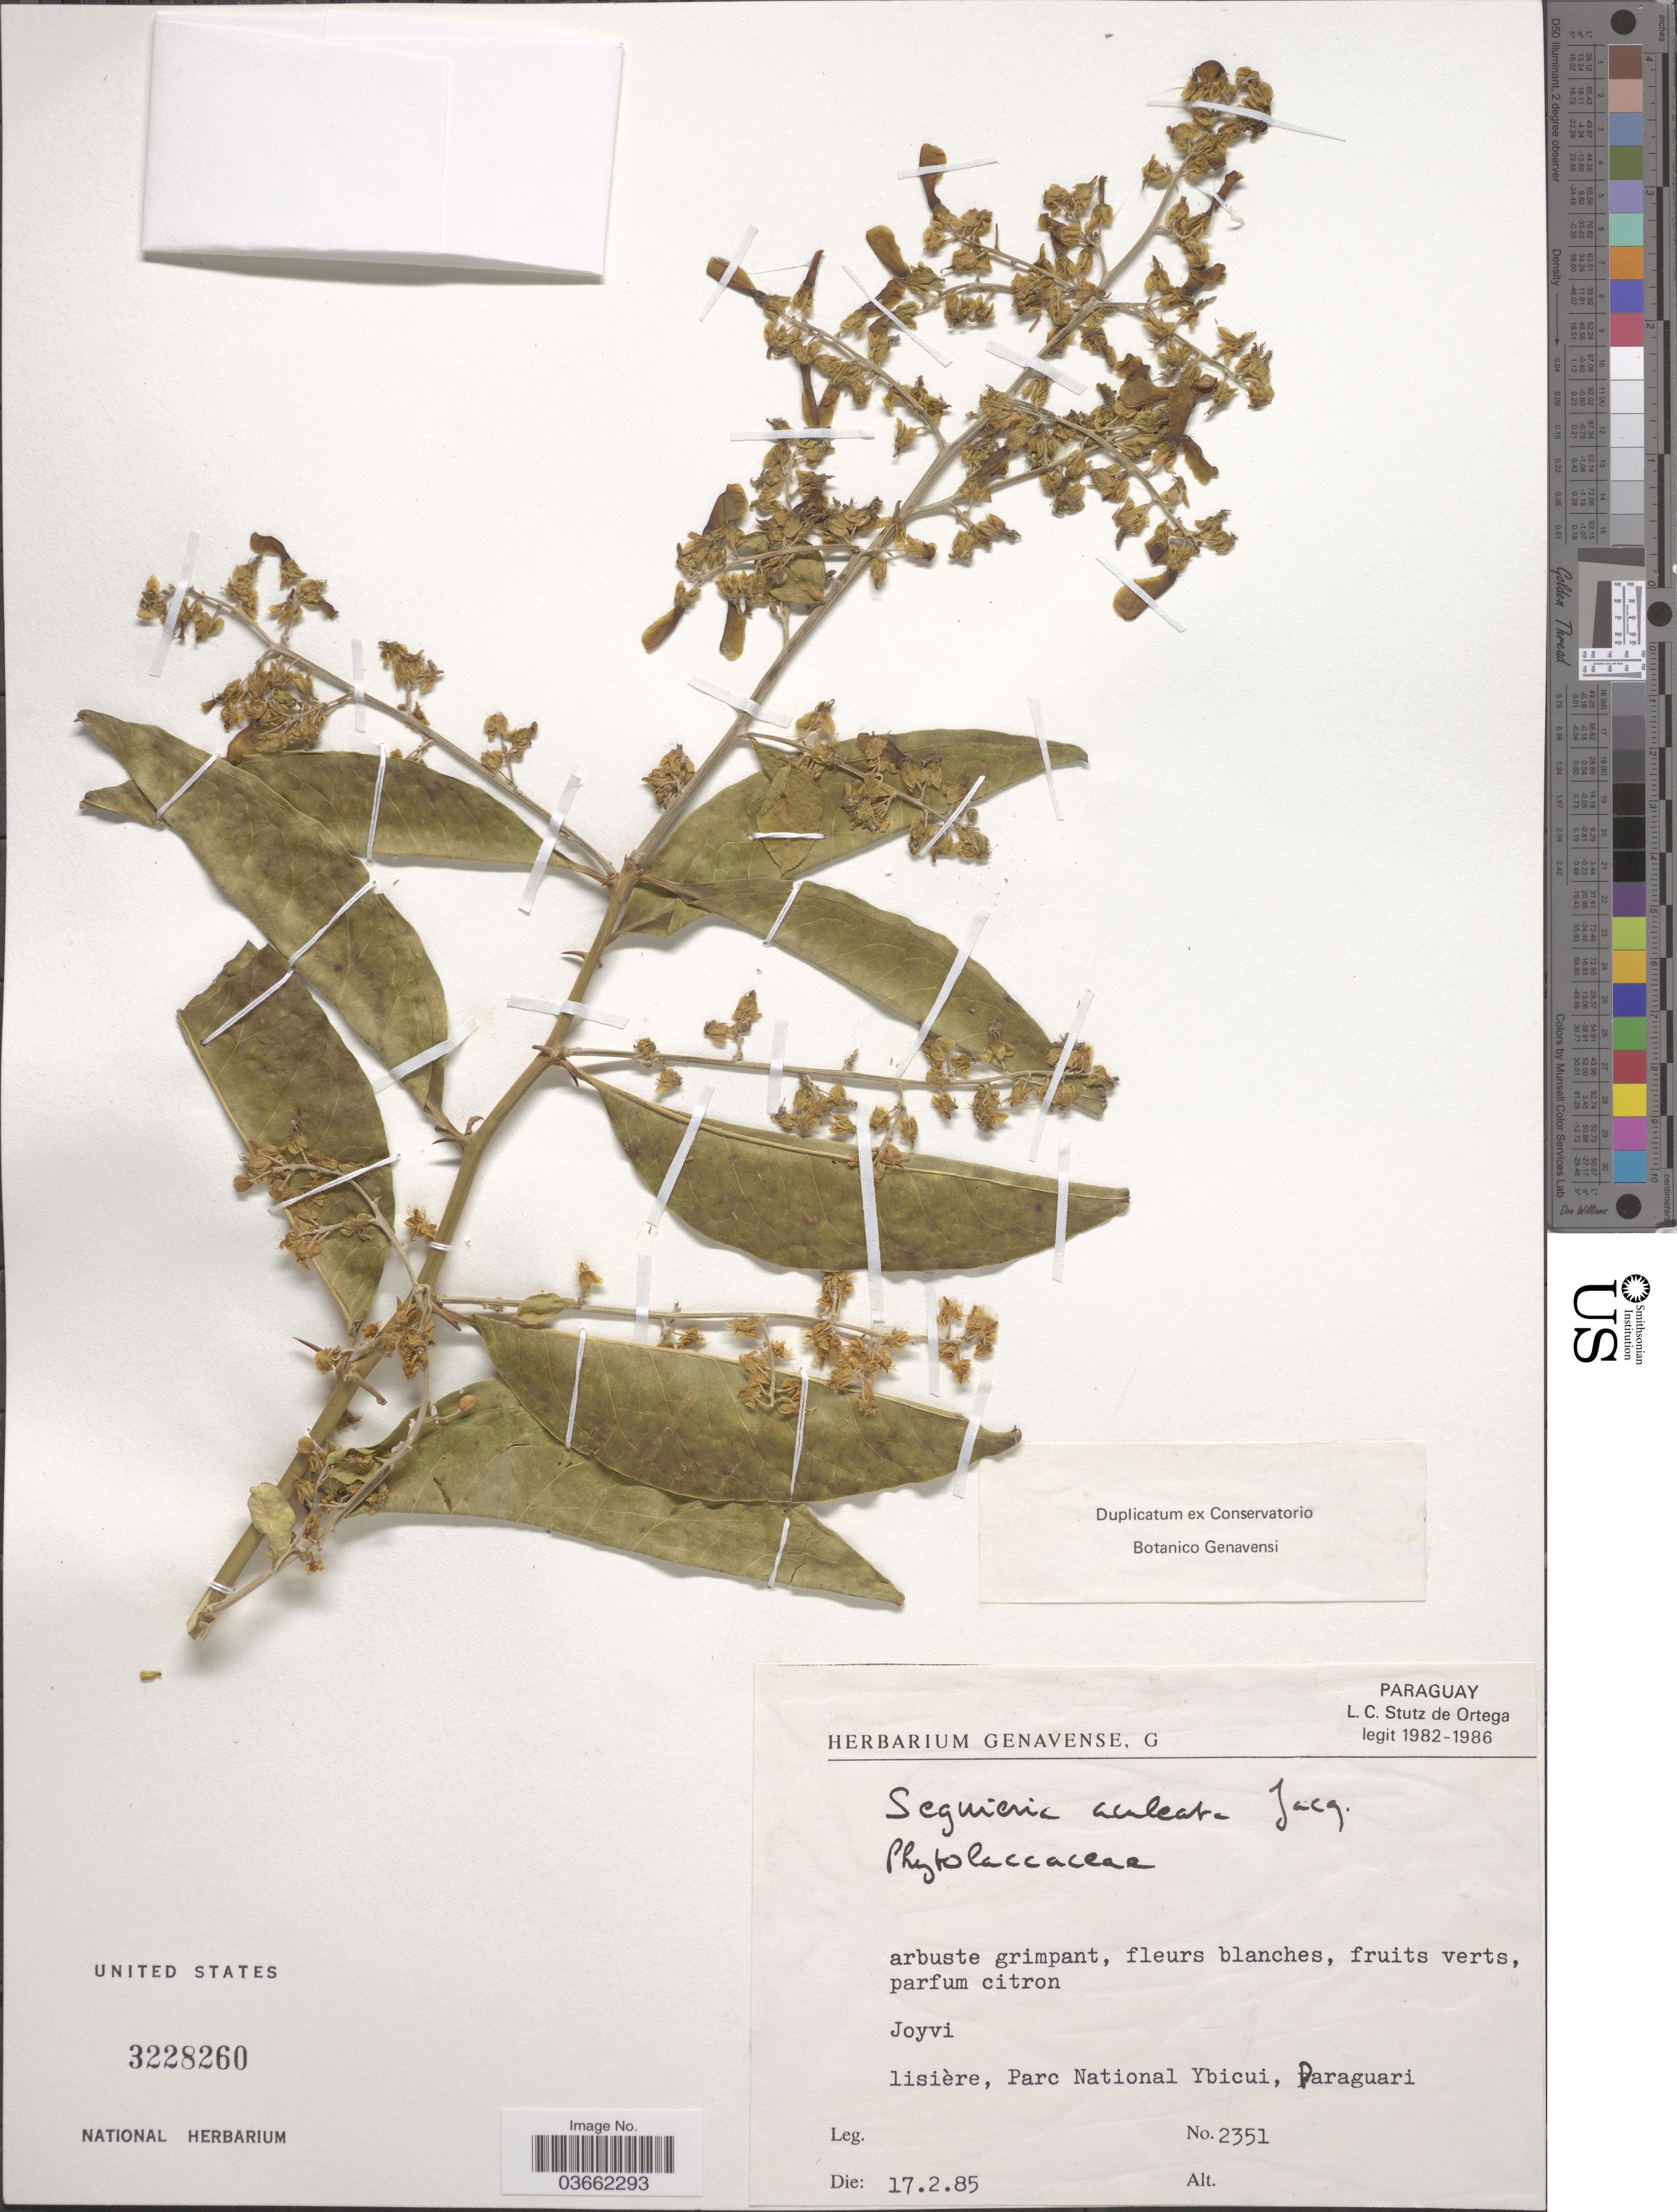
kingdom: Plantae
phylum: Tracheophyta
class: Magnoliopsida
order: Caryophyllales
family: Phytolaccaceae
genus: Seguieria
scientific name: Seguieria aculeata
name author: Jacq.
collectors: L. C. Stutz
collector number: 2351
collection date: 1985-02-17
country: Paraguay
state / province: Paraguari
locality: Parc National Ybicui.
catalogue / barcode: US 3228260